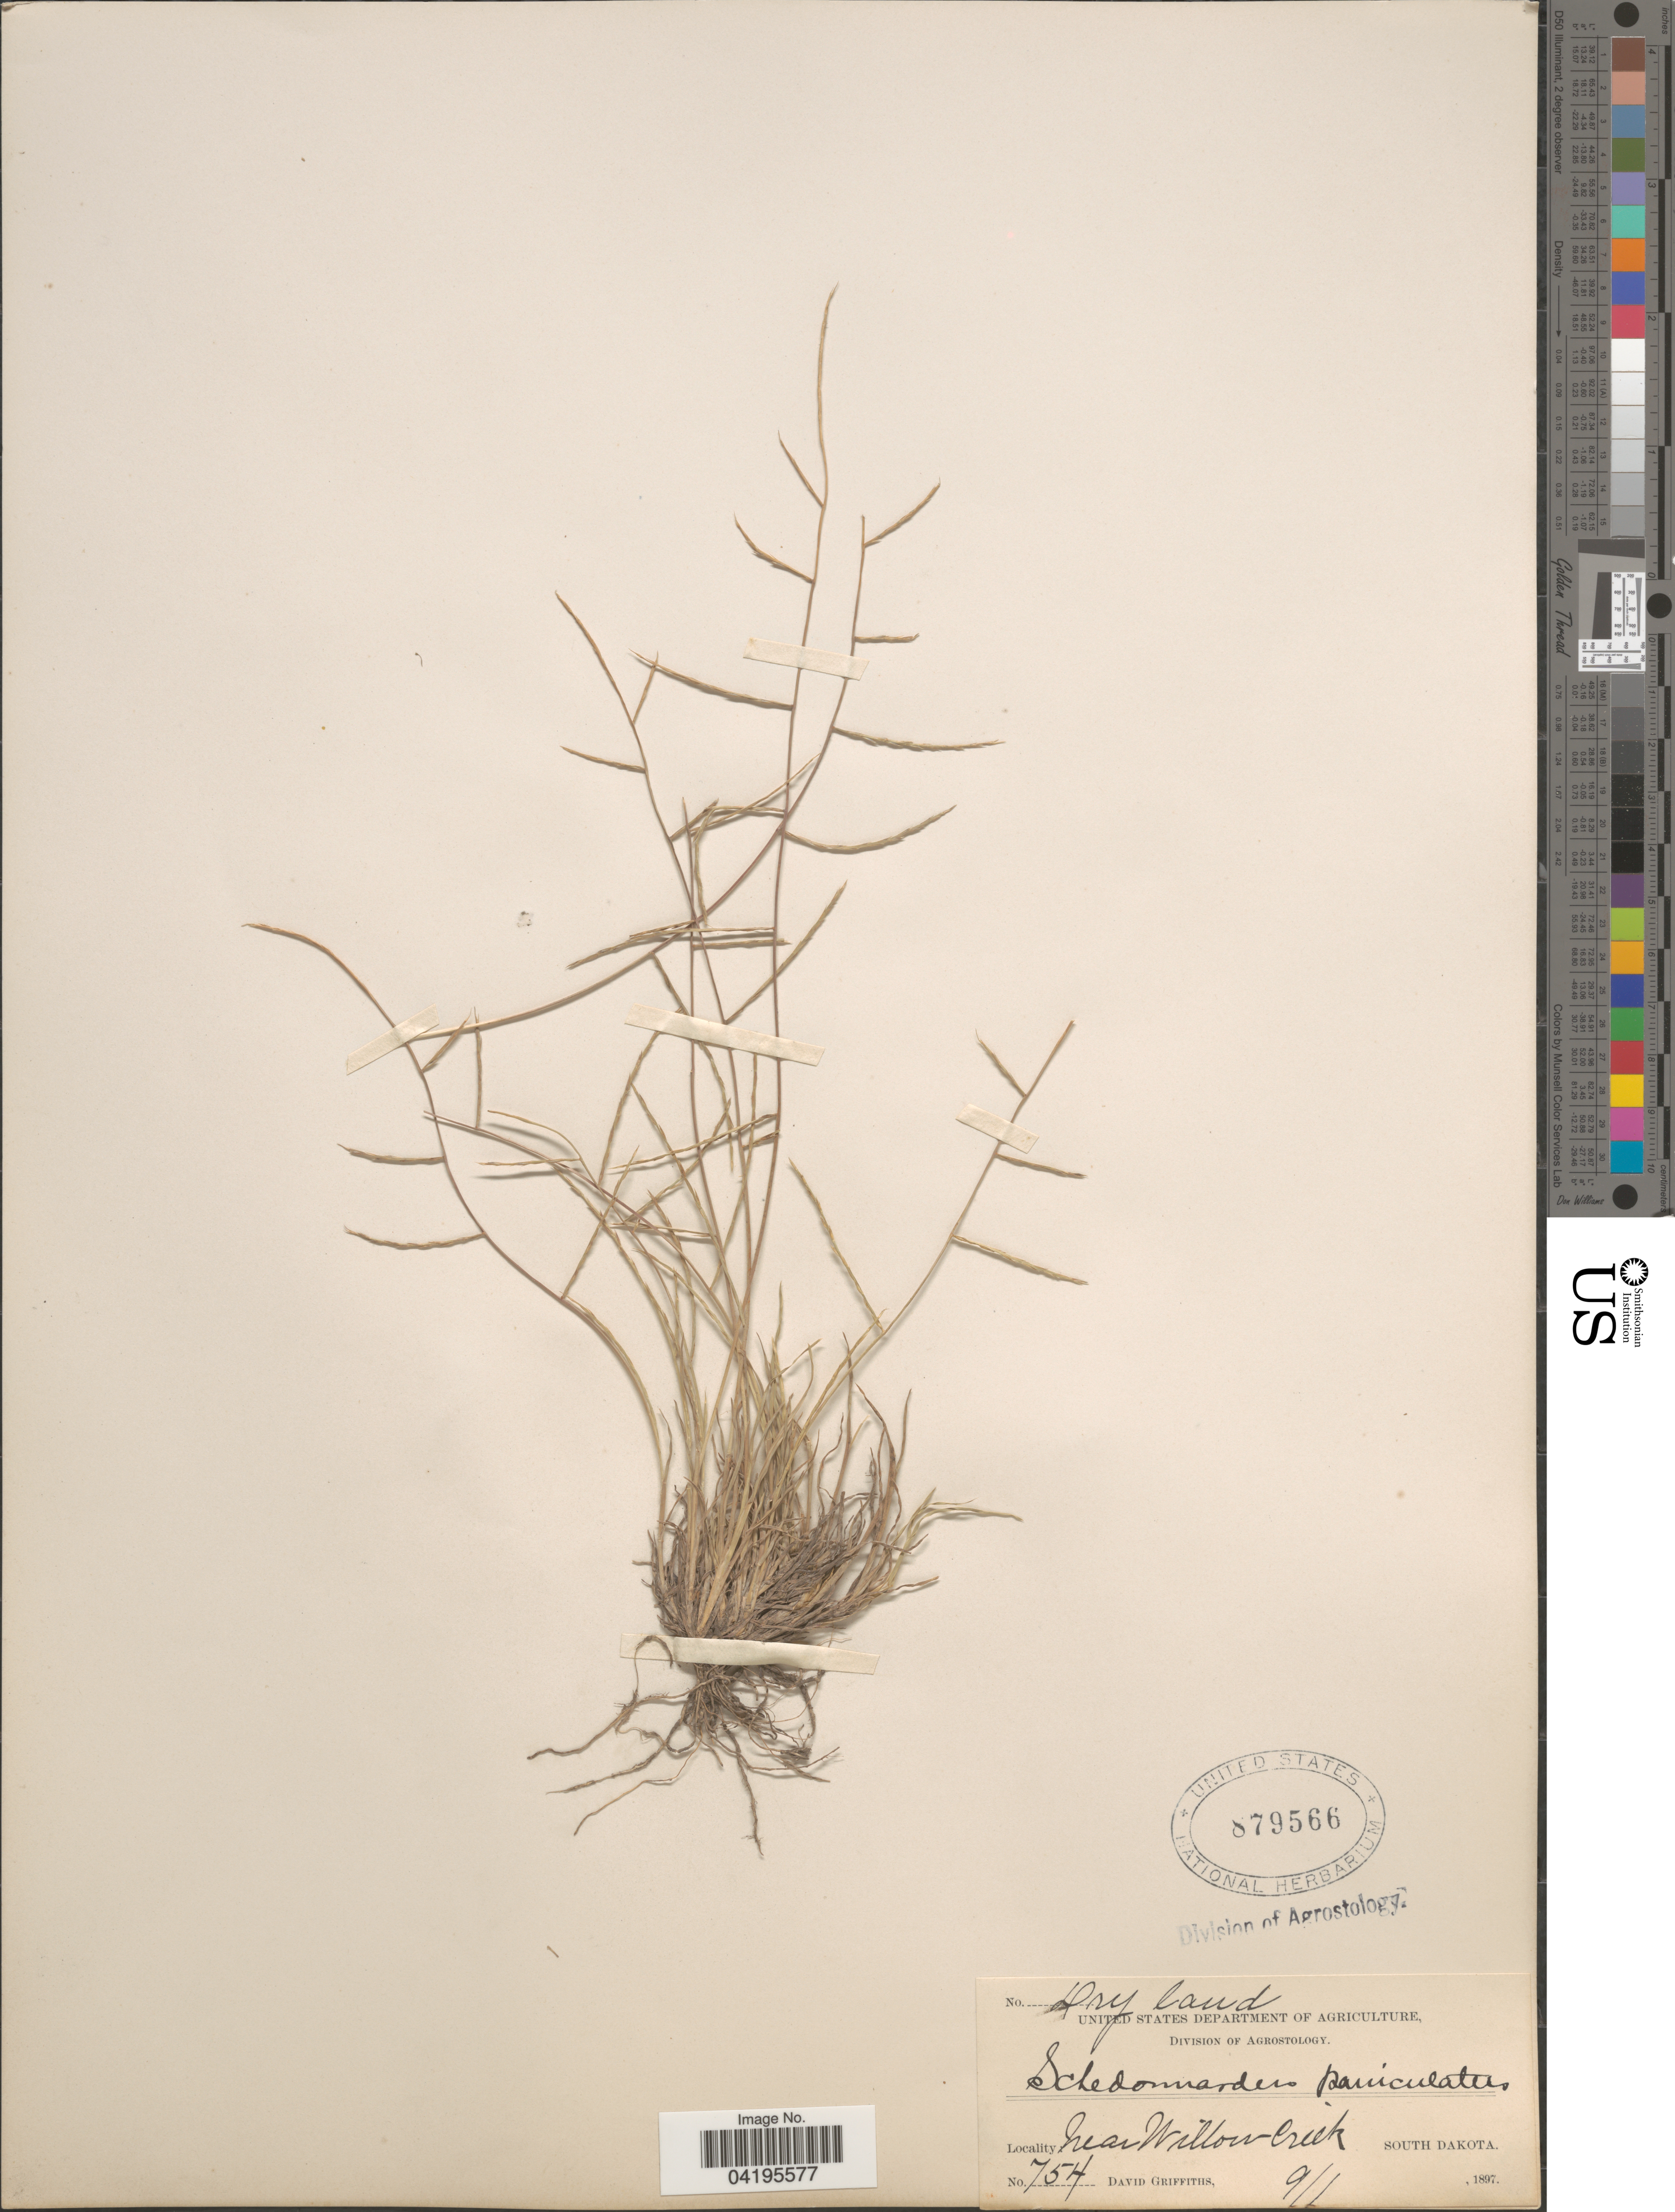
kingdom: Plantae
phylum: Tracheophyta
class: Liliopsida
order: Poales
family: Poaceae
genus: Muhlenbergia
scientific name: Muhlenbergia paniculata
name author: (Nutt.) Columbus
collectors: D. Griffiths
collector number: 754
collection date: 1897-09-01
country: United States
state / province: South Dakota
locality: Near Willow Creek.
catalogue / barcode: US 879566